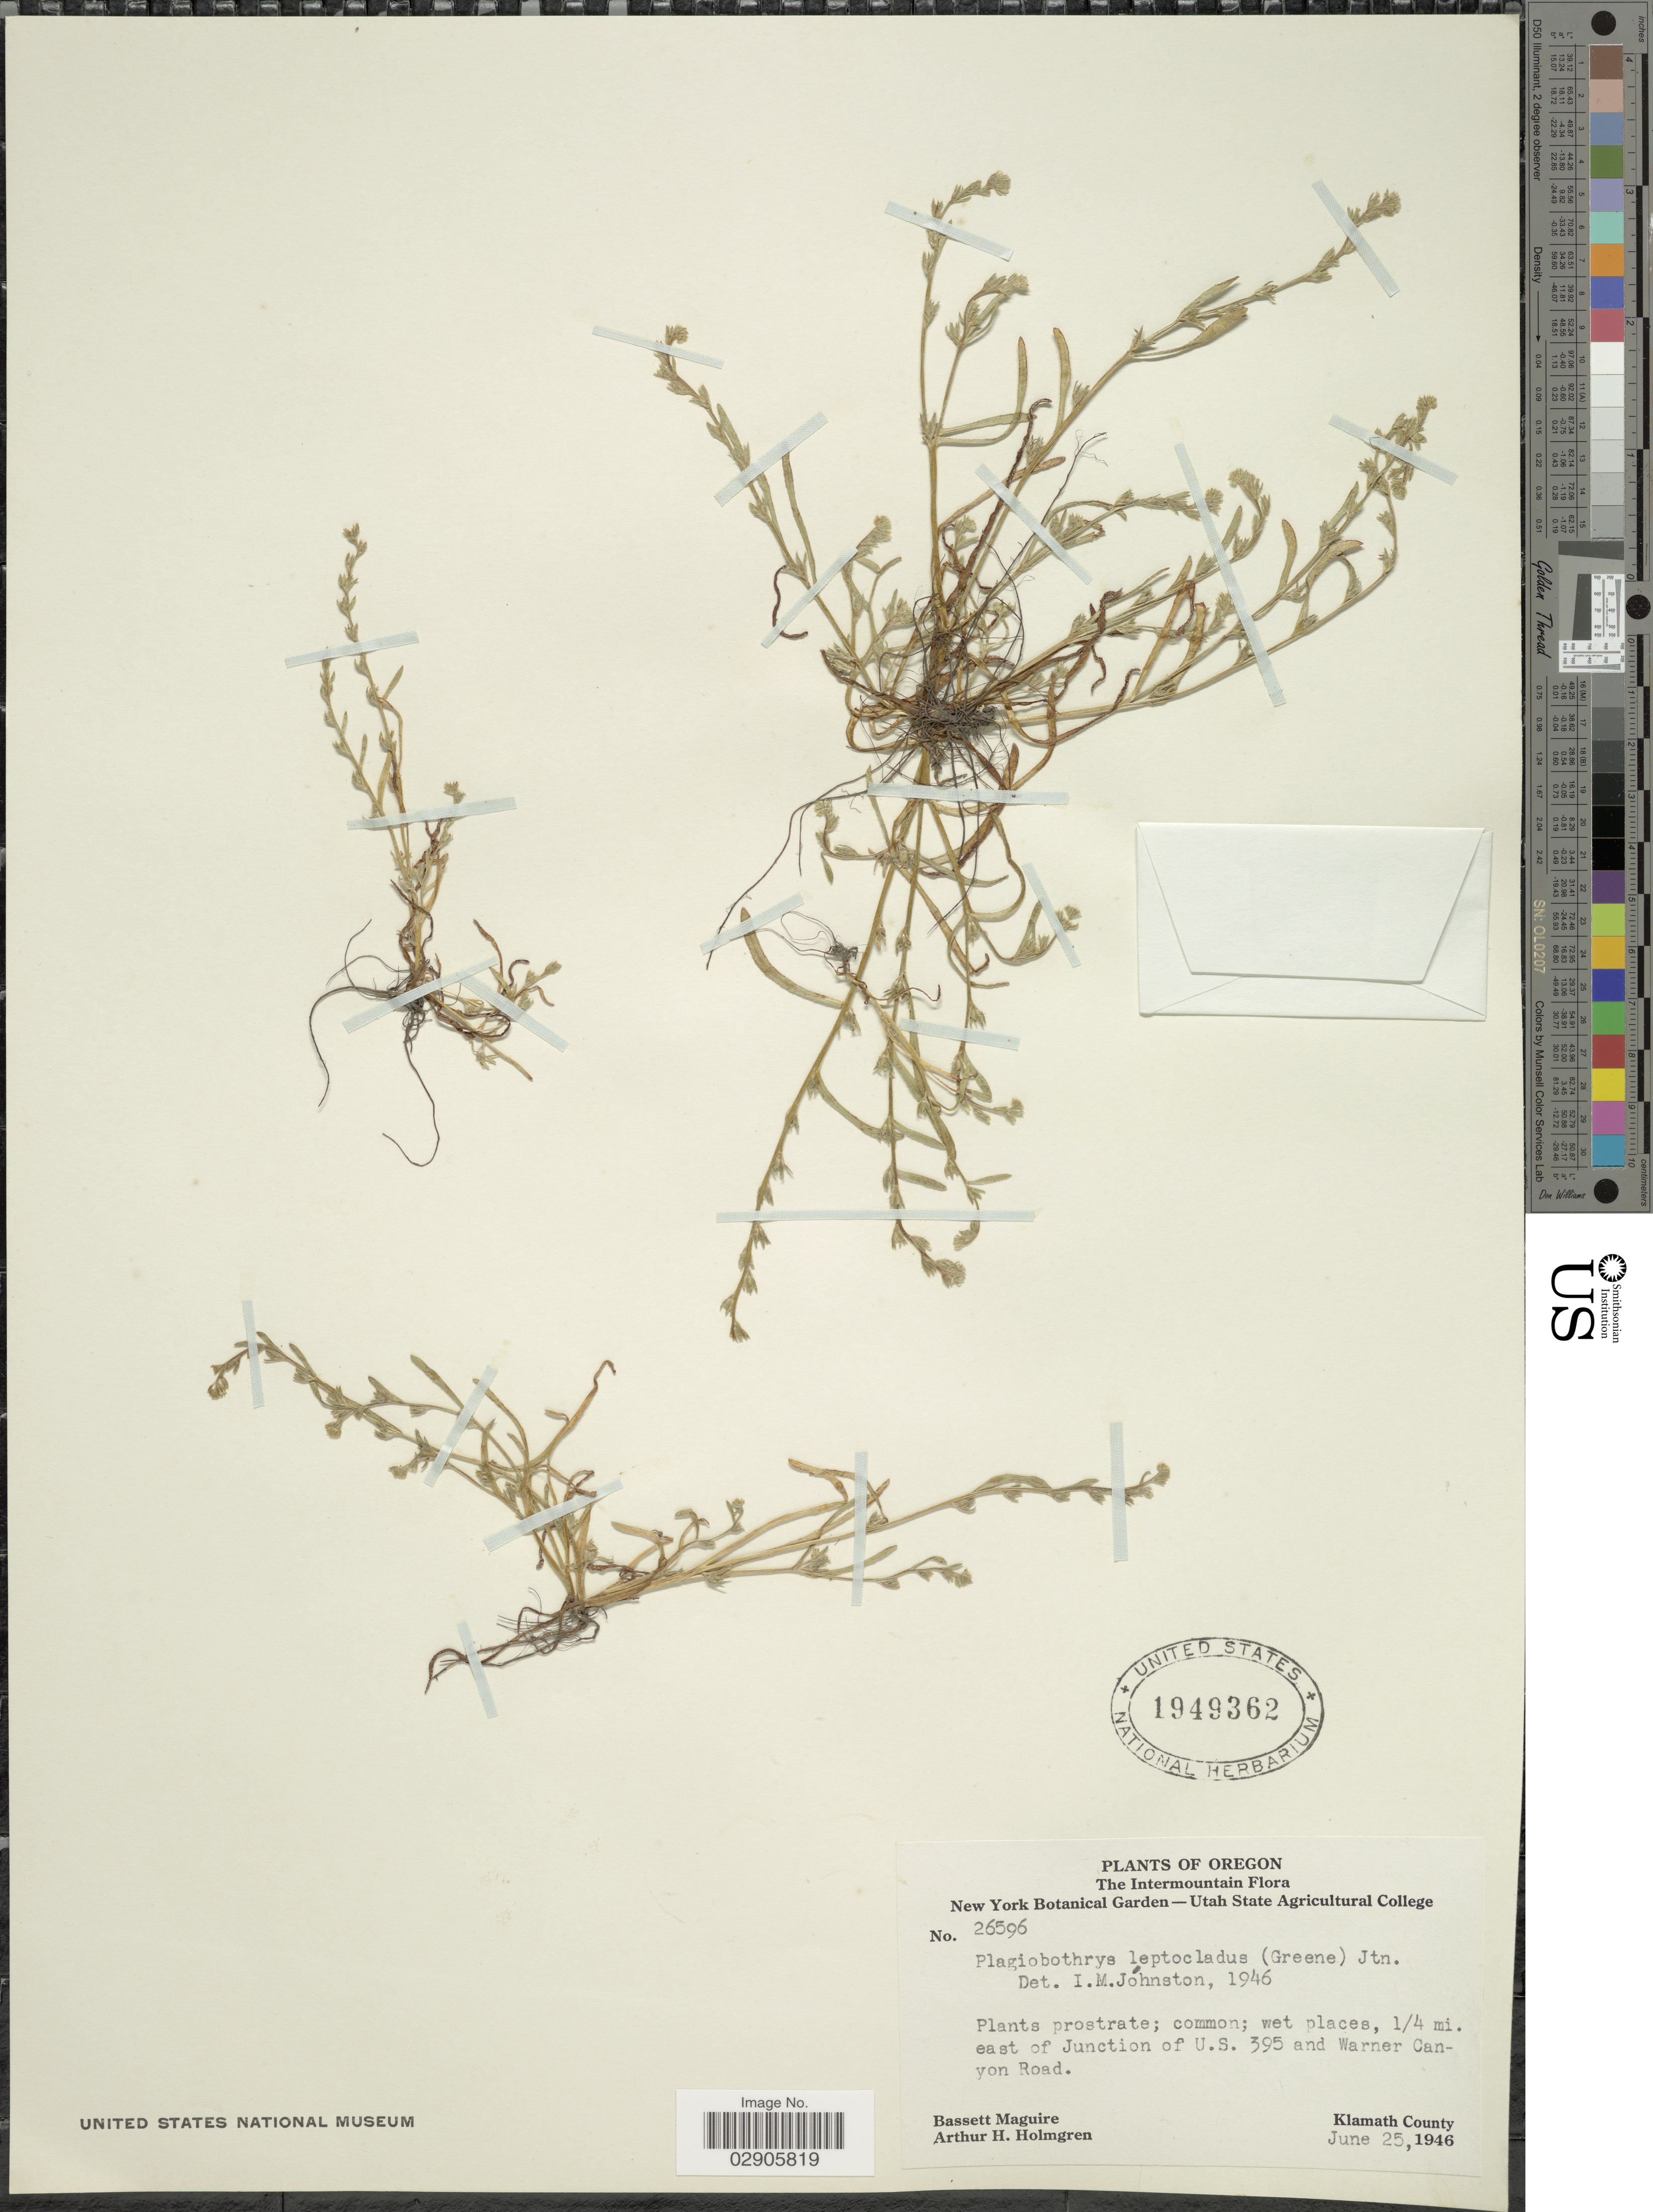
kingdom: Plantae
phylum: Tracheophyta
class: Magnoliopsida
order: Boraginales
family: Boraginaceae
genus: Plagiobothrys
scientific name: Plagiobothrys leptocladus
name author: (Greene) I.M. Johnst.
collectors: B. Maguire & A. H. Holmgren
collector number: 26596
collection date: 1946-06-25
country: United States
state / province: Oregon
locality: The Intermountain. Wet places, 1/4 mi. east of Junction of U.S. 395 and Warner Canyon Road. Klamath County.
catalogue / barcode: US 1949362